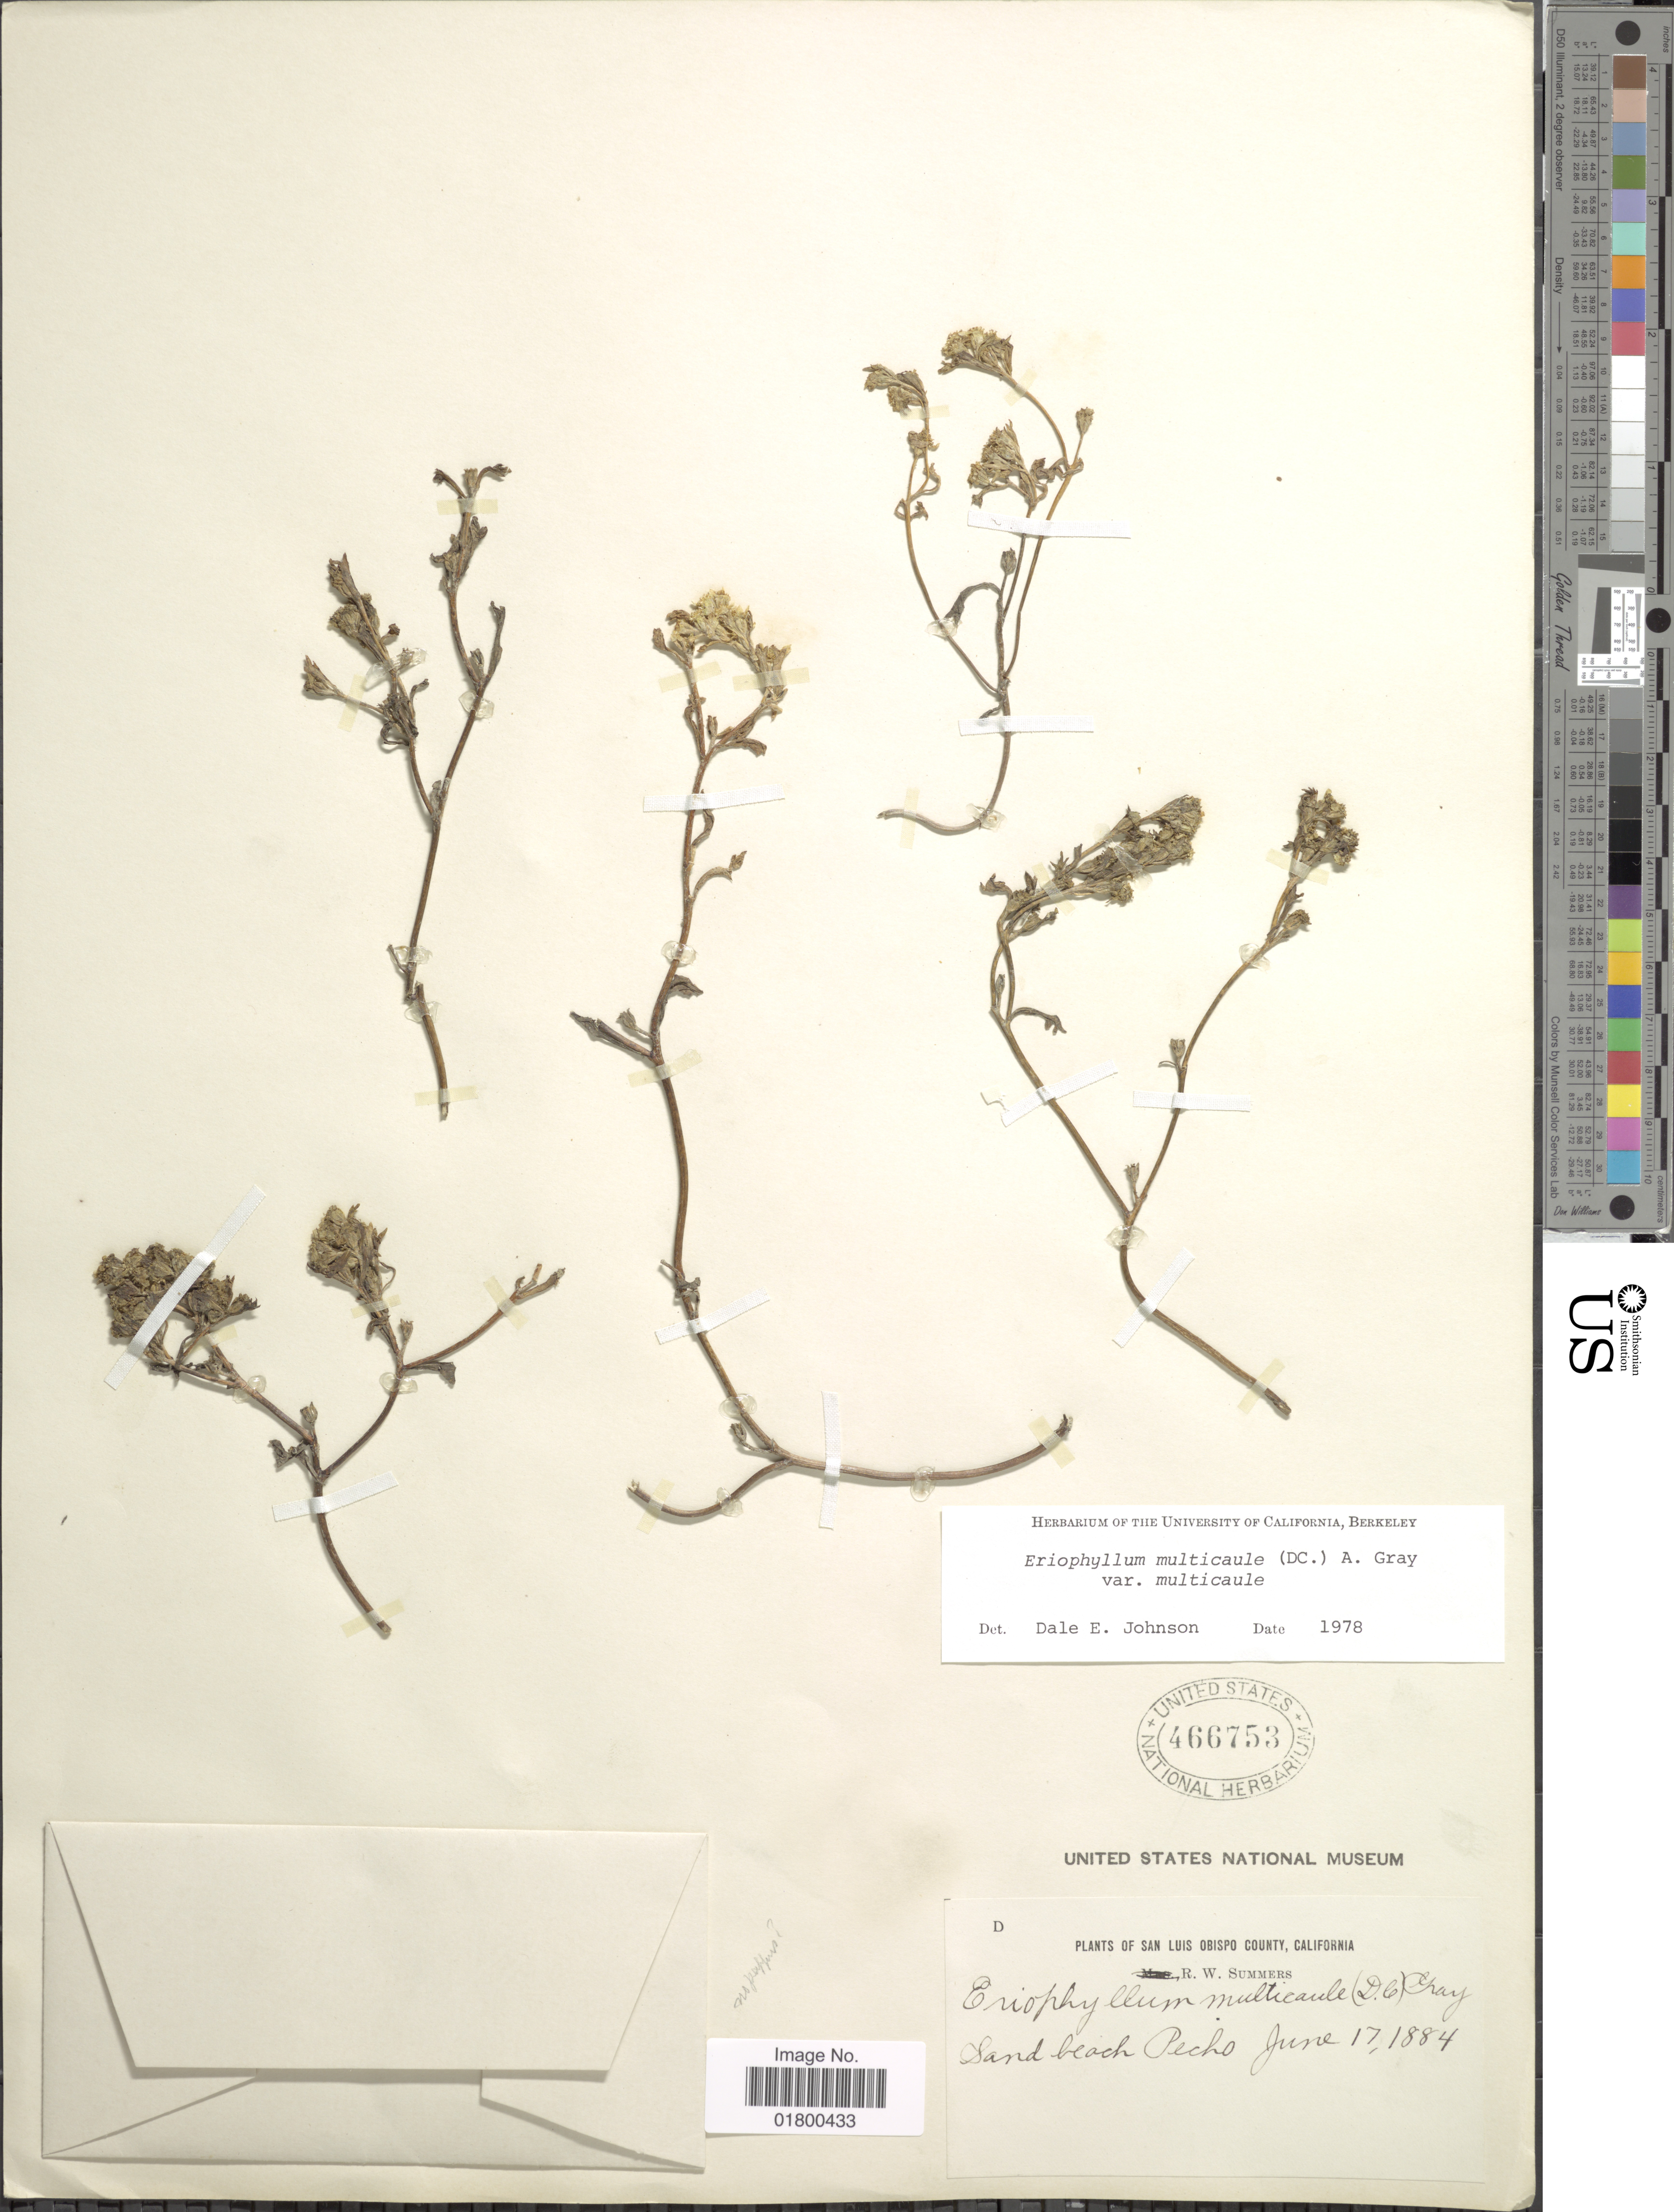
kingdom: Plantae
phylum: Tracheophyta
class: Magnoliopsida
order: Asterales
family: Asteraceae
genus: Eriophyllum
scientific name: Eriophyllum multicaule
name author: (DC.) A. Gray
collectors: R. Summers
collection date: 1884-06-17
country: United States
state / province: California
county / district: San Luis Obispo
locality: San Luis Obispo County, California, Sand beach Pecho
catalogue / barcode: US 466753